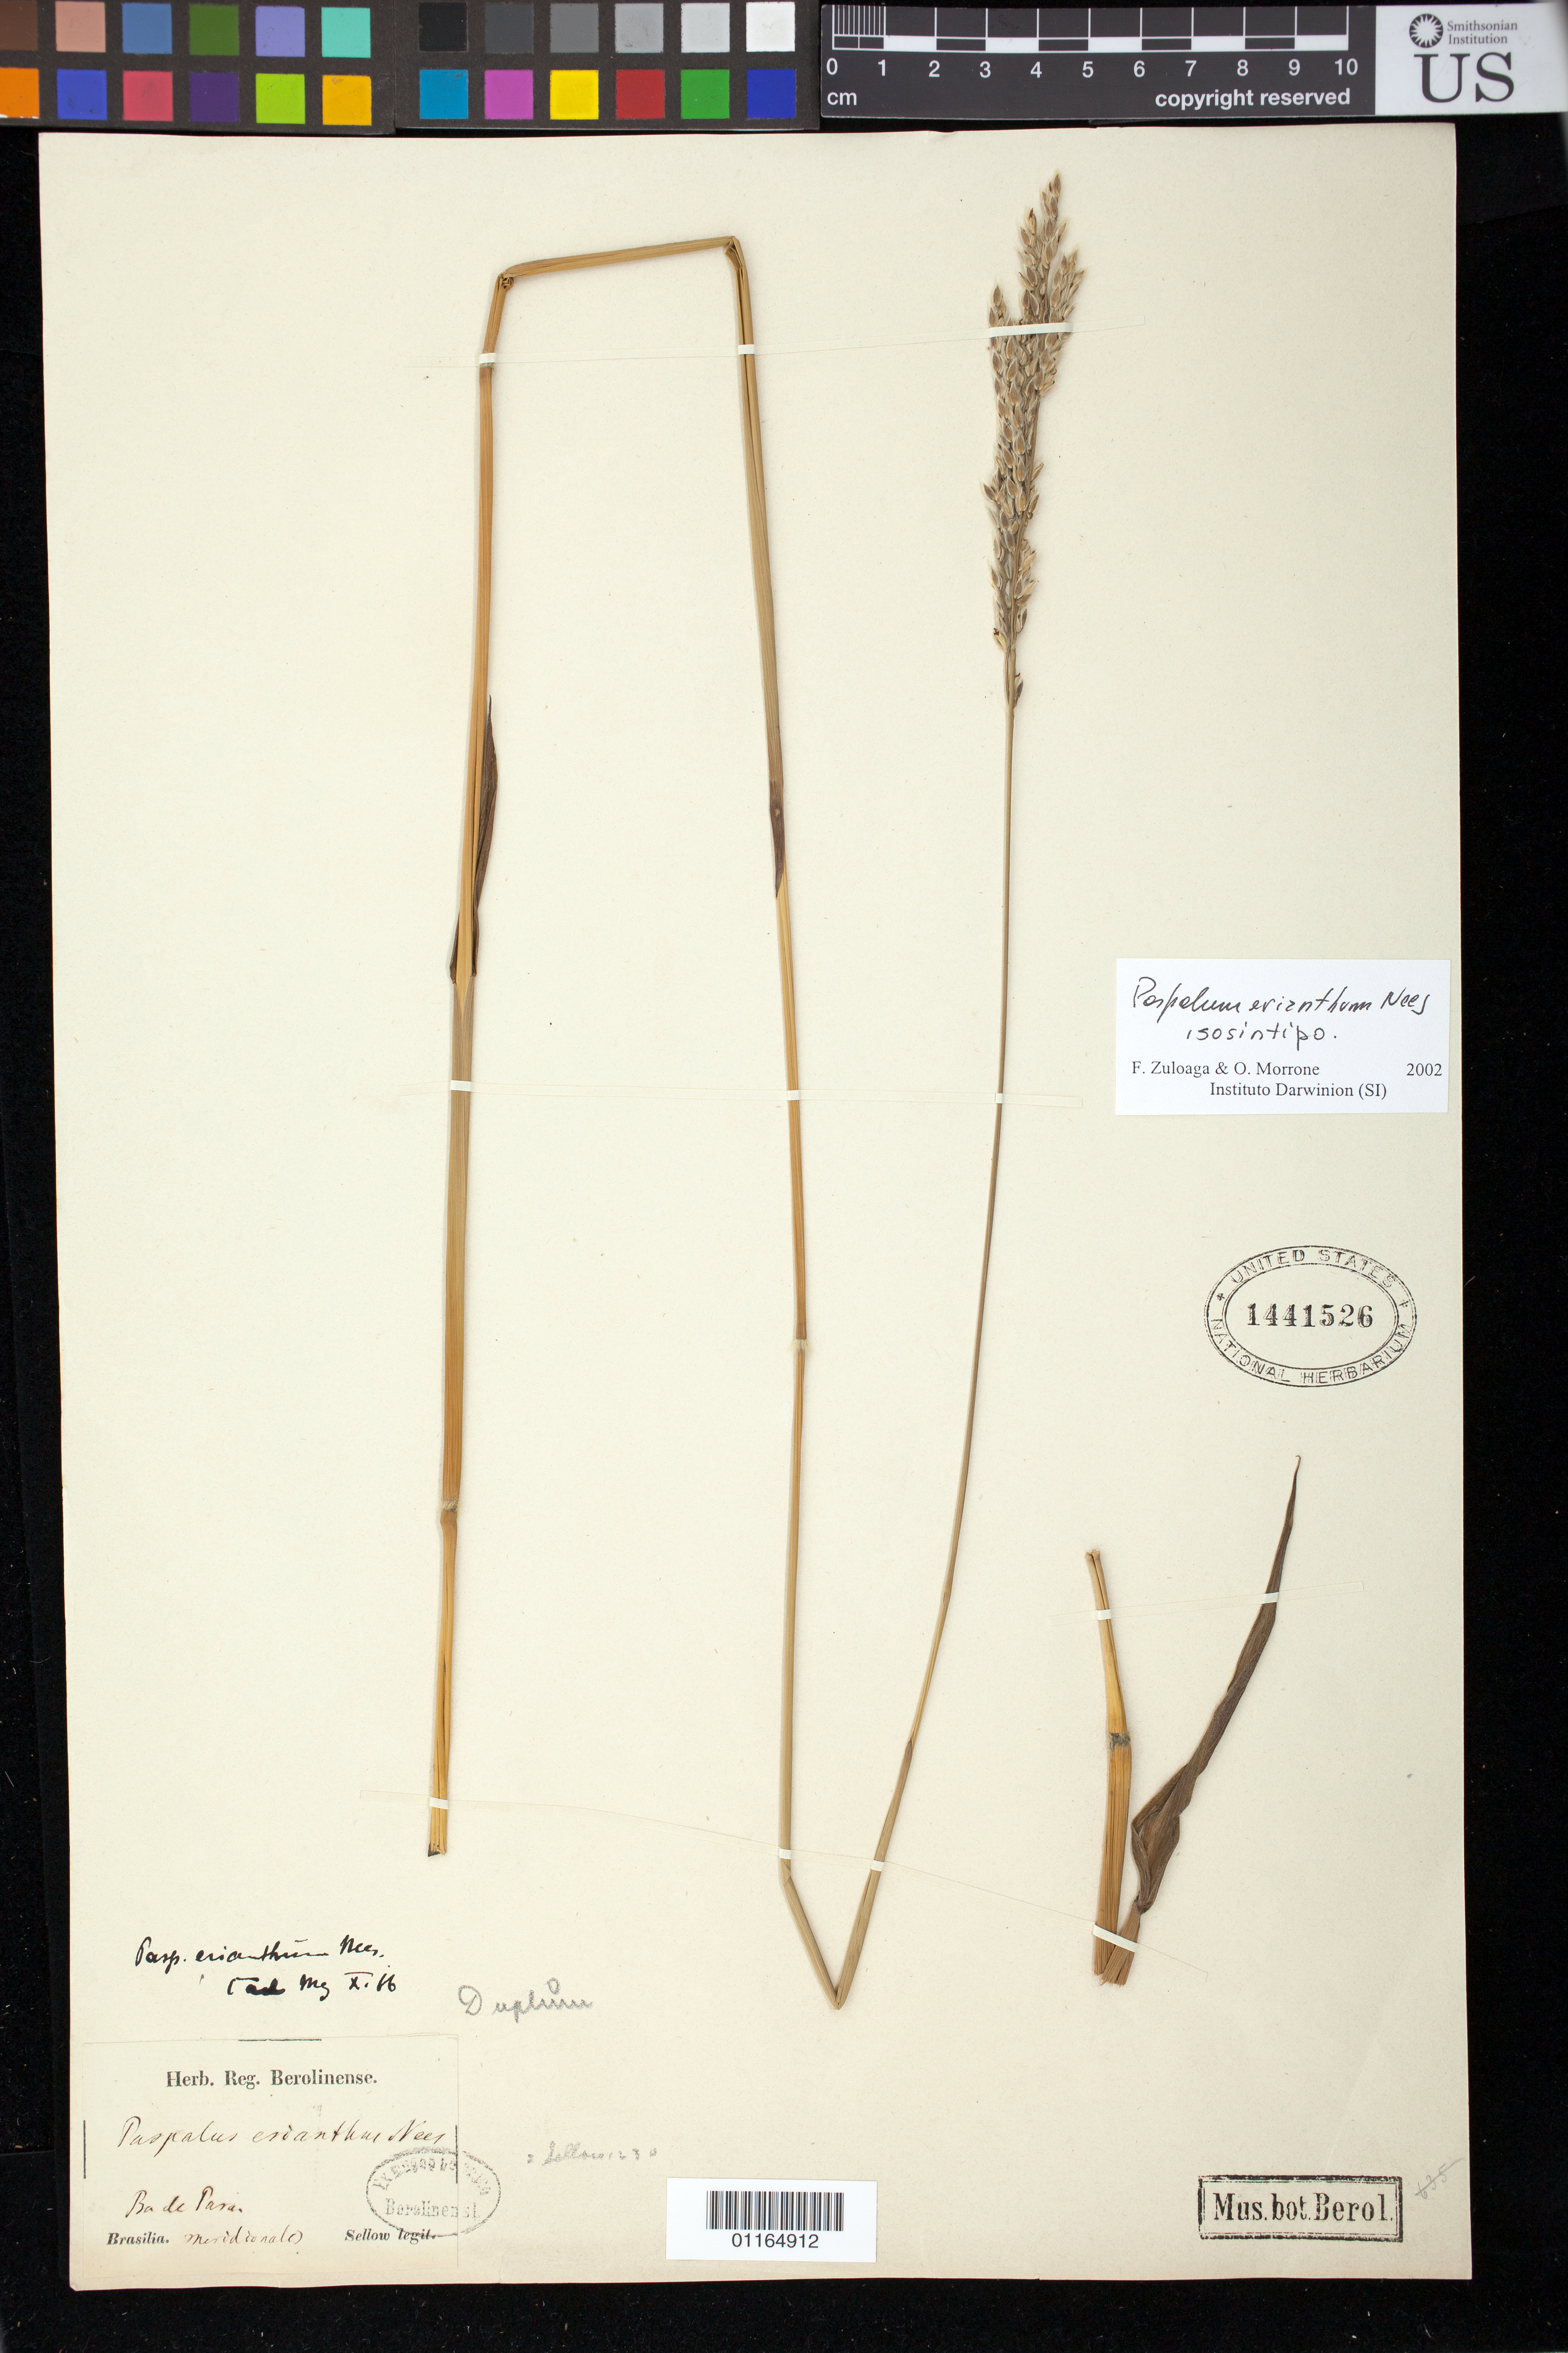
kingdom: Plantae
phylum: Tracheophyta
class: Liliopsida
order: Poales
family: Poaceae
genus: Paspalum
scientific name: Paspalum erianthum Nees, nom. illeg.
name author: Nees in Mart.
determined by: Zuloaga, F. O.; Morrone, O. N.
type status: Isosyntype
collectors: F. Sellow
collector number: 1230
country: Brazil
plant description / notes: ex herb Paris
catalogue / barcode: US 1441526